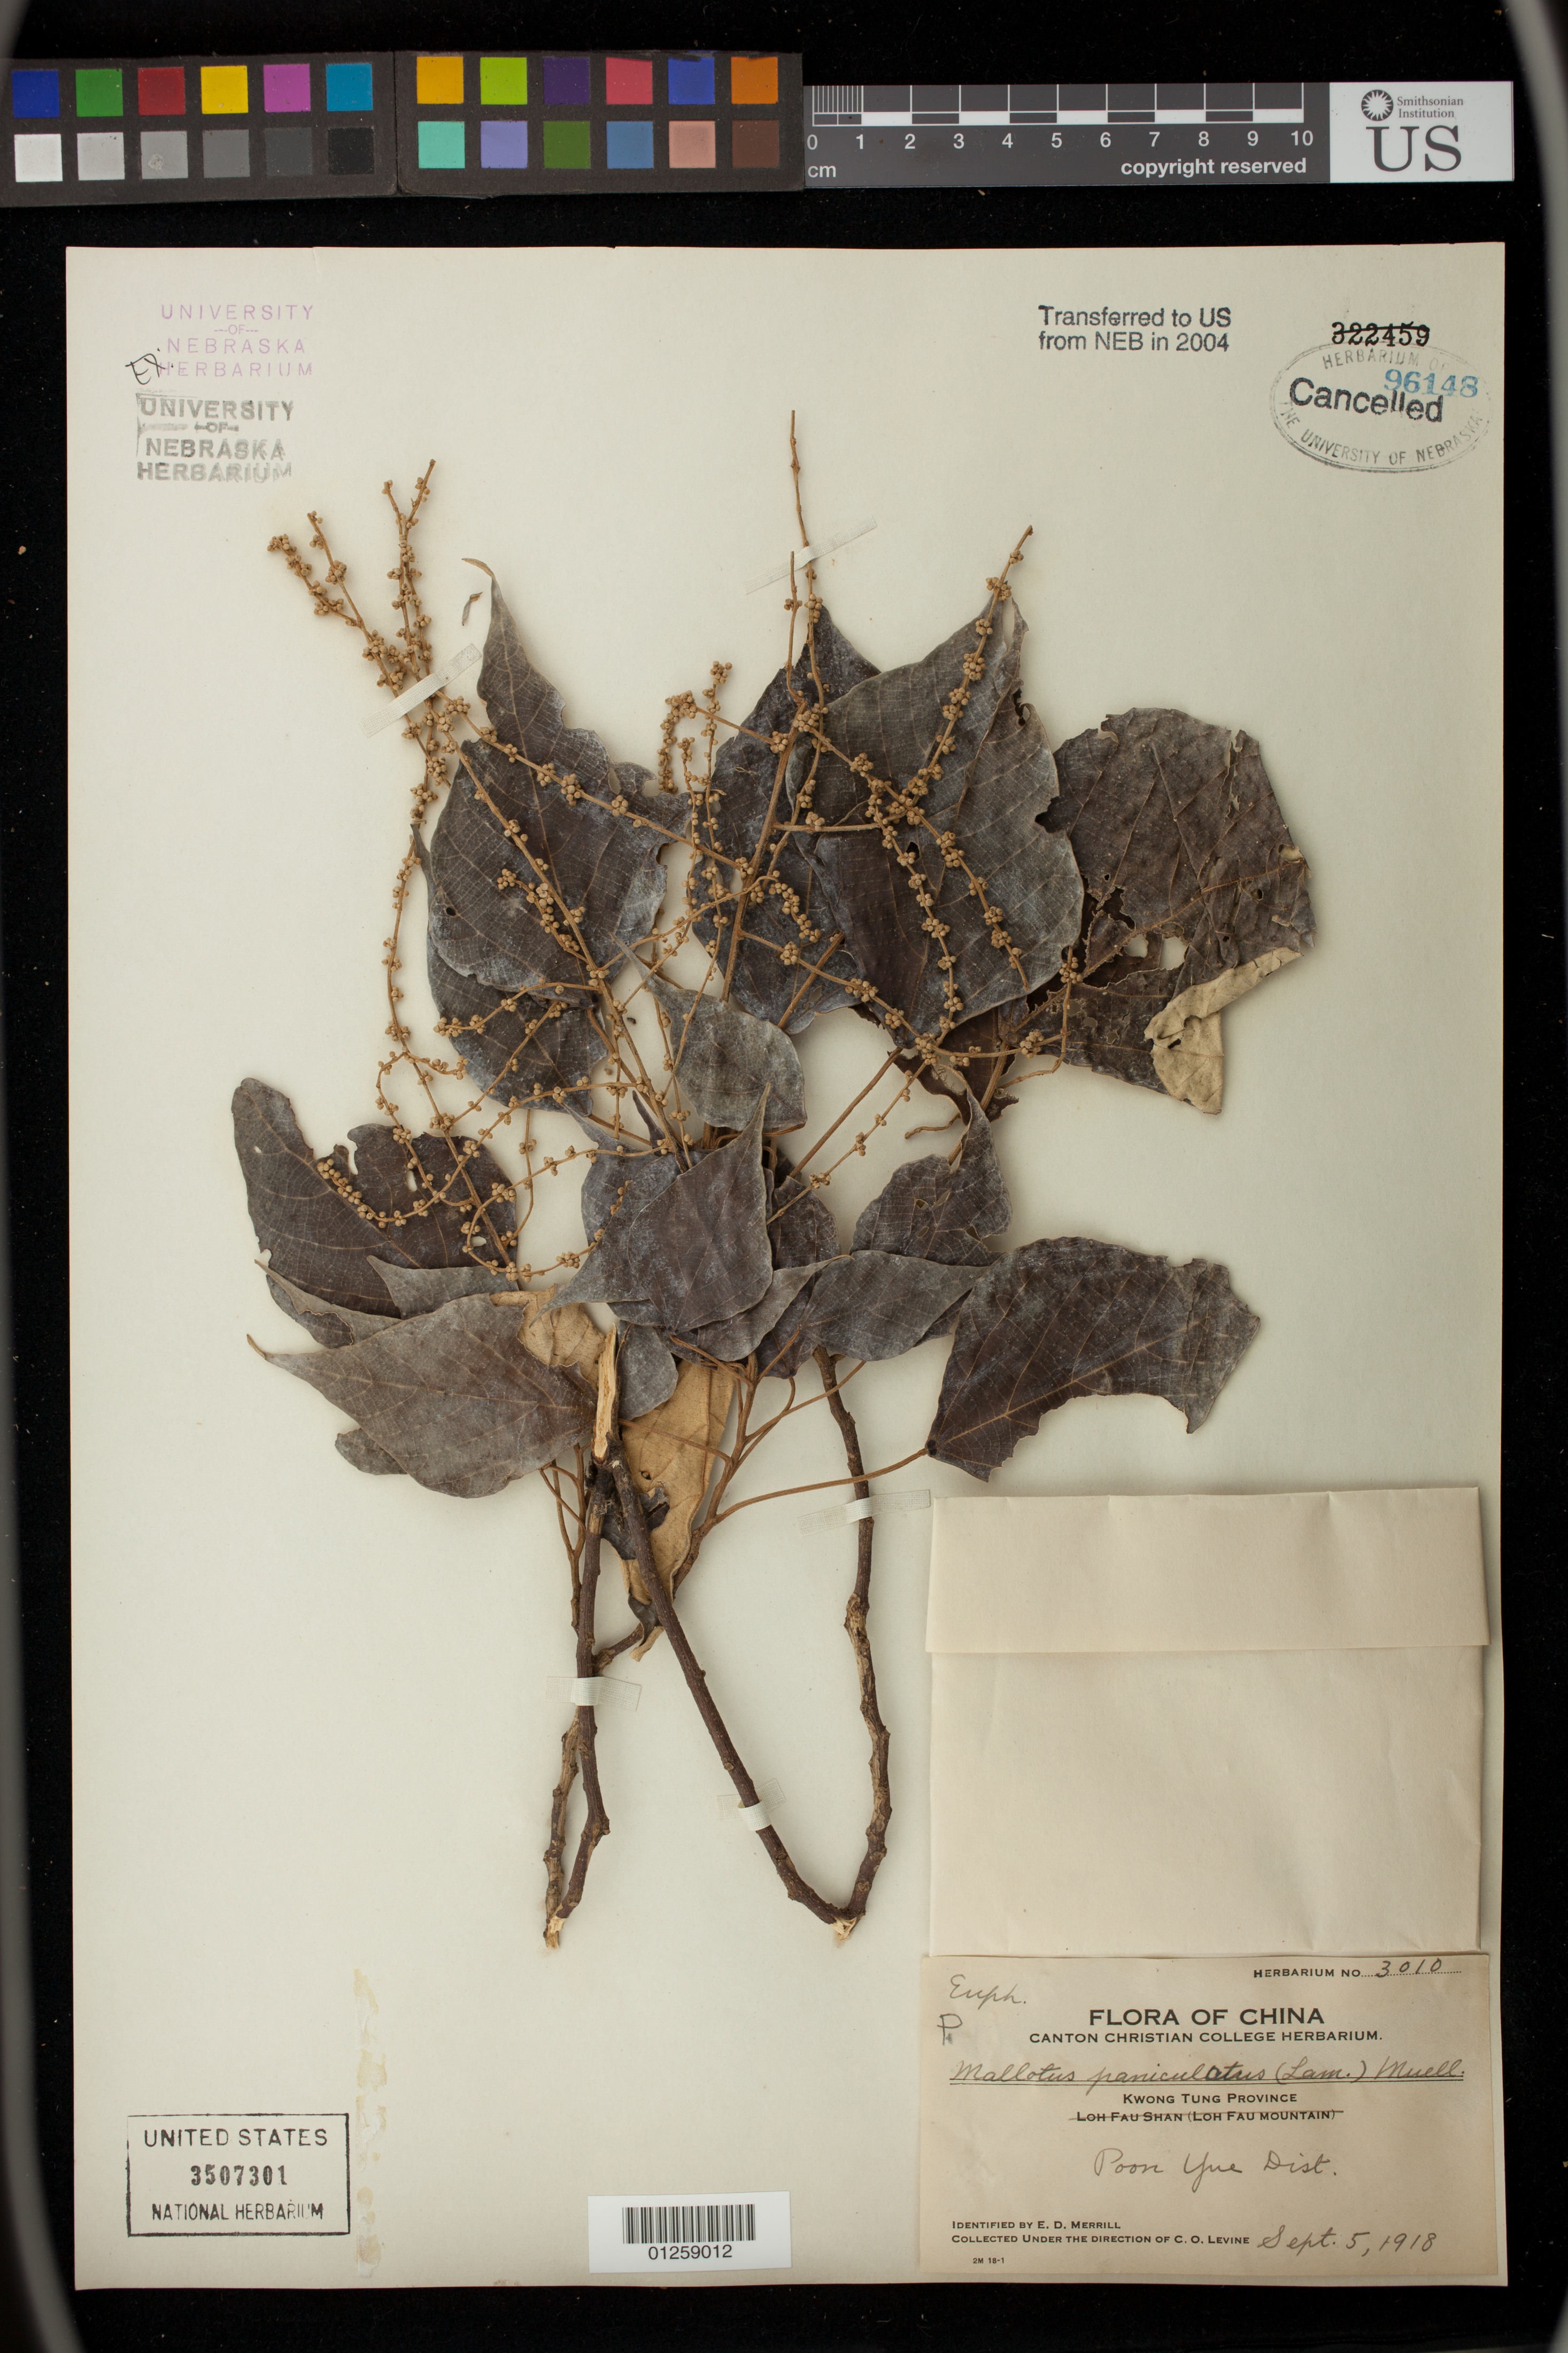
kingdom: Plantae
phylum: Tracheophyta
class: Magnoliopsida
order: Malpighiales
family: Euphorbiaceae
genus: Mallotus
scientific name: Mallotus paniculatus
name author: (Lam.) Müll. Arg.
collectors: C. O. Levine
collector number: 3010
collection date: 1918-09-05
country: China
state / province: Guangdong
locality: Poon Yue District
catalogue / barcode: US 3507301